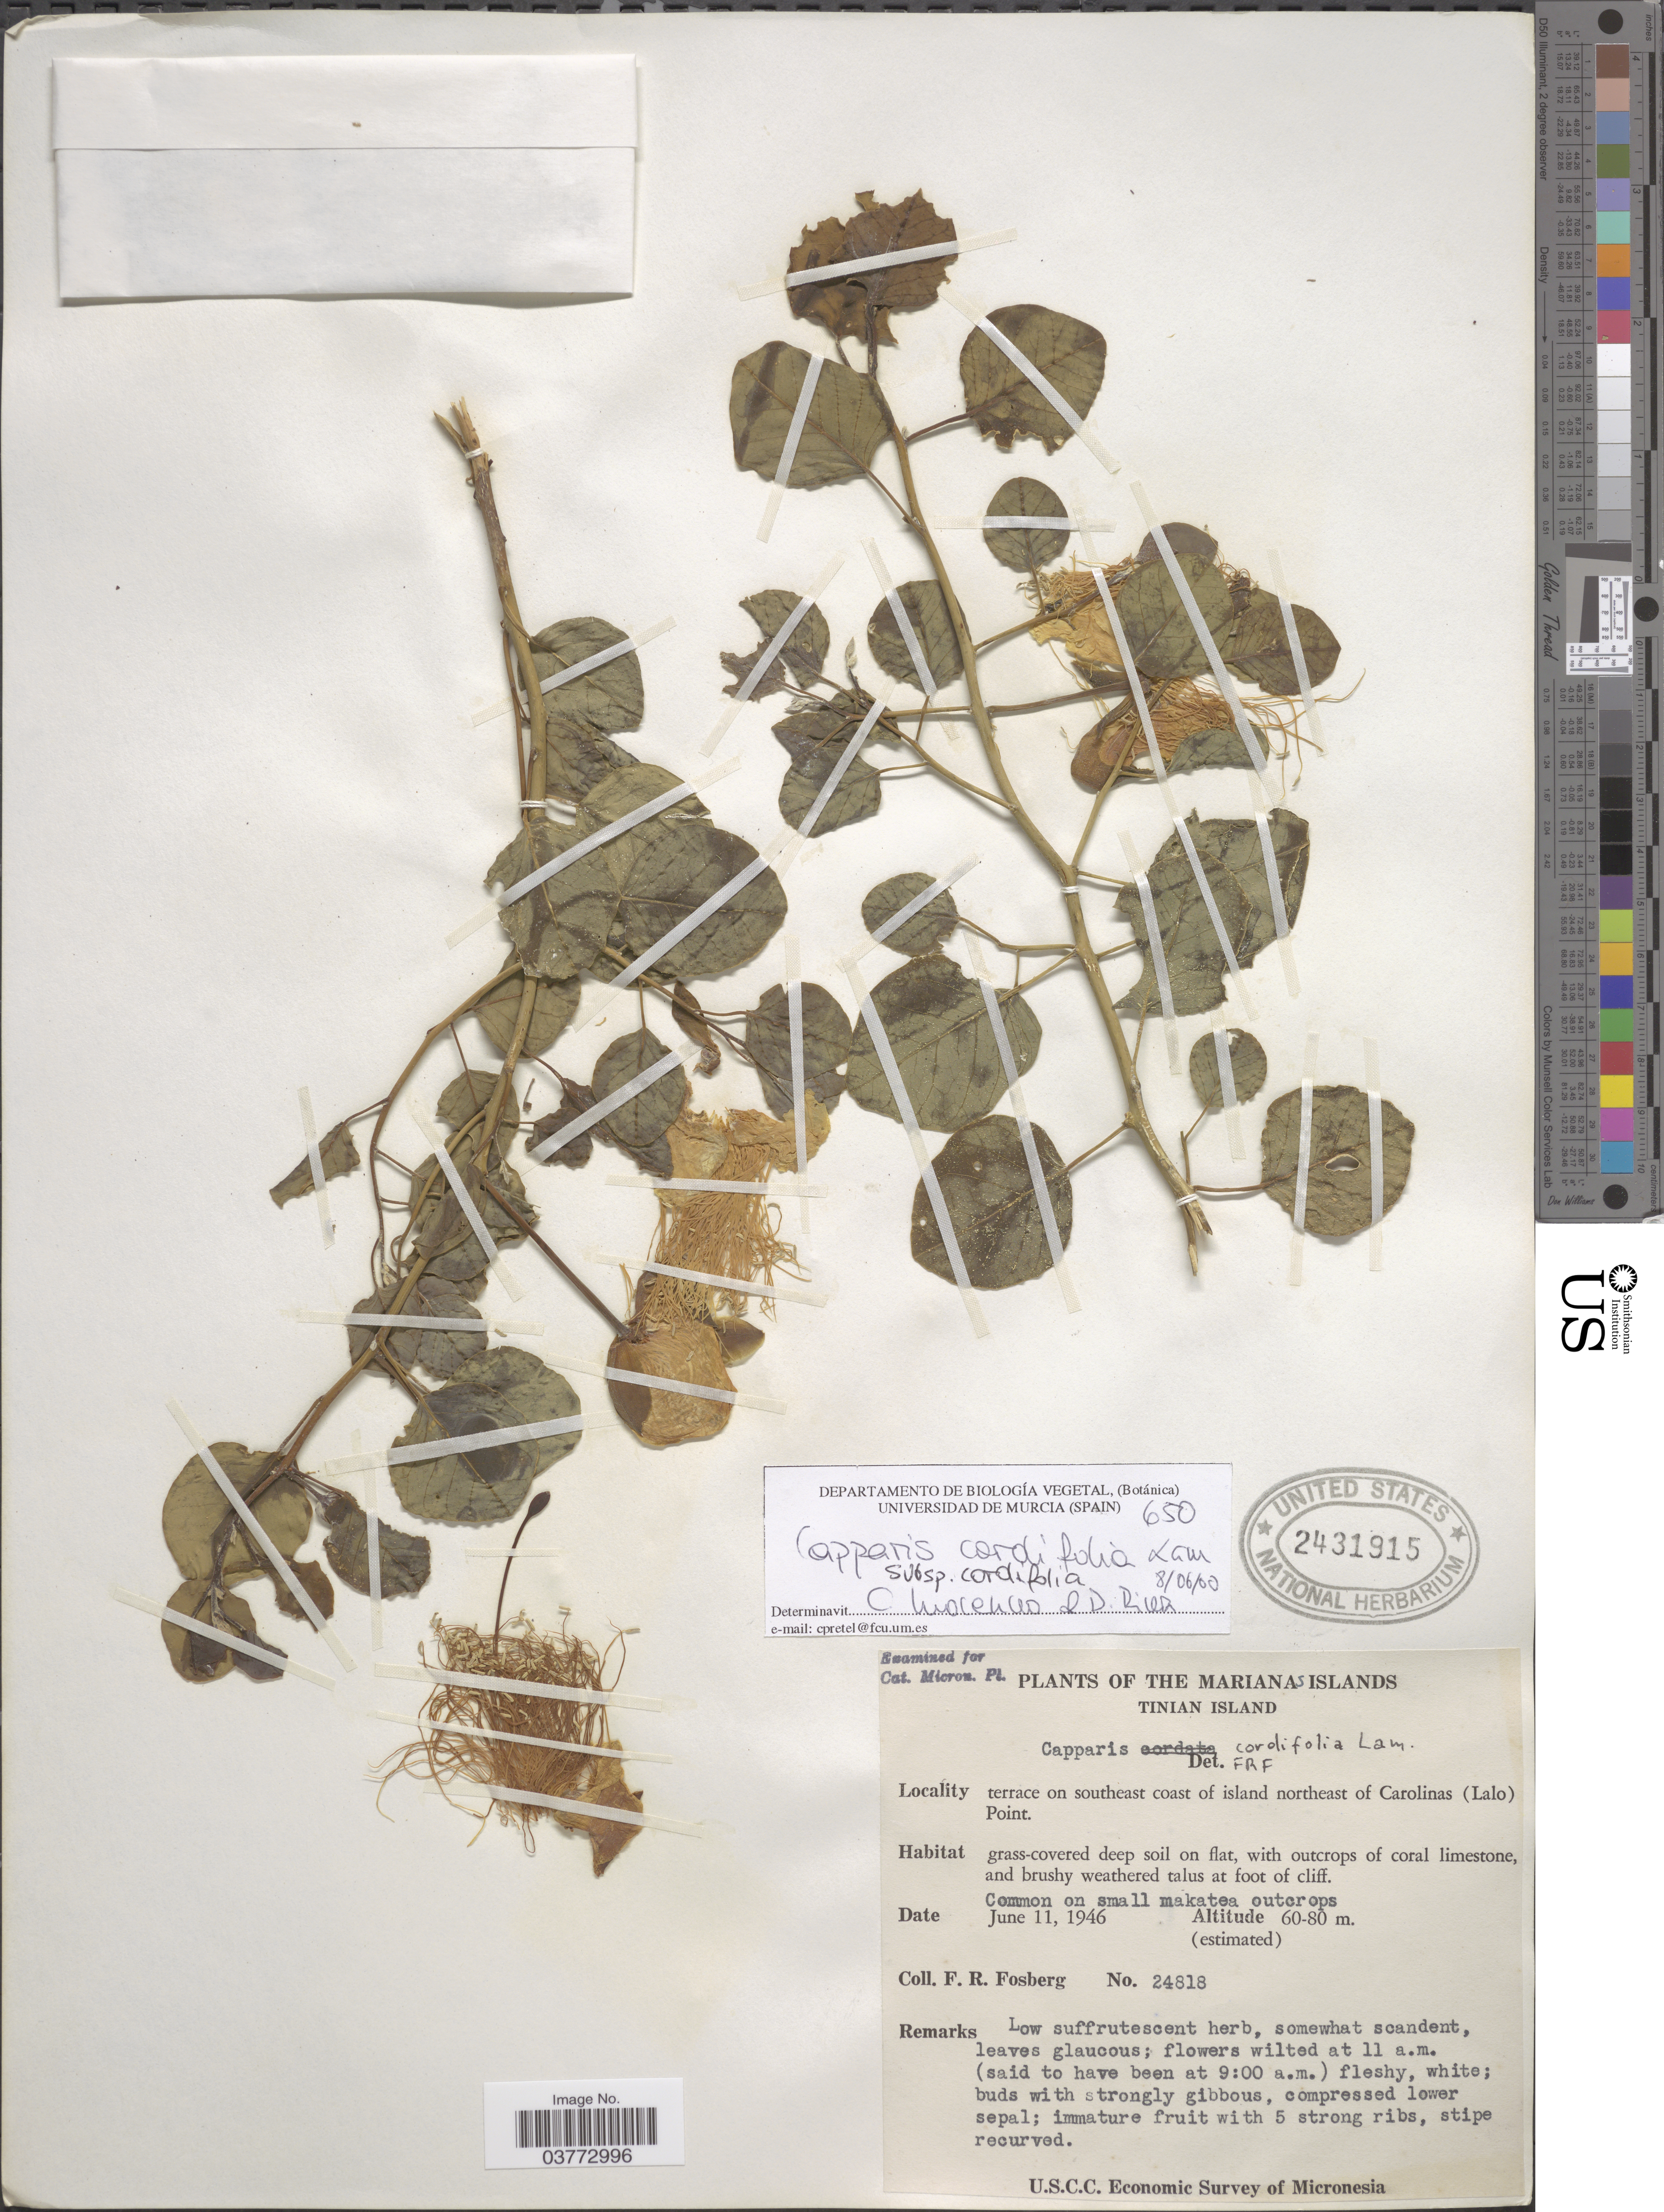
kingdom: Plantae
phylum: Tracheophyta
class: Magnoliopsida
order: Brassicales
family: Capparaceae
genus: Capparis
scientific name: Capparis spinosa subsp. cordifolia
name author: (Lam.) Fici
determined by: Wagner, W. L., (BOT), Smithsonian Institution - National Museum of Natural History (UNITED STATES)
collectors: F. R. Fosberg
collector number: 24818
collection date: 1946-06-11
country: Northern Mariana Islands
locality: The Marianas Islands. Tinian Island. Terrace on southeast coast of island northeast of Carolinas (Lalo) Point.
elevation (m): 60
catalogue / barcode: US 2431915